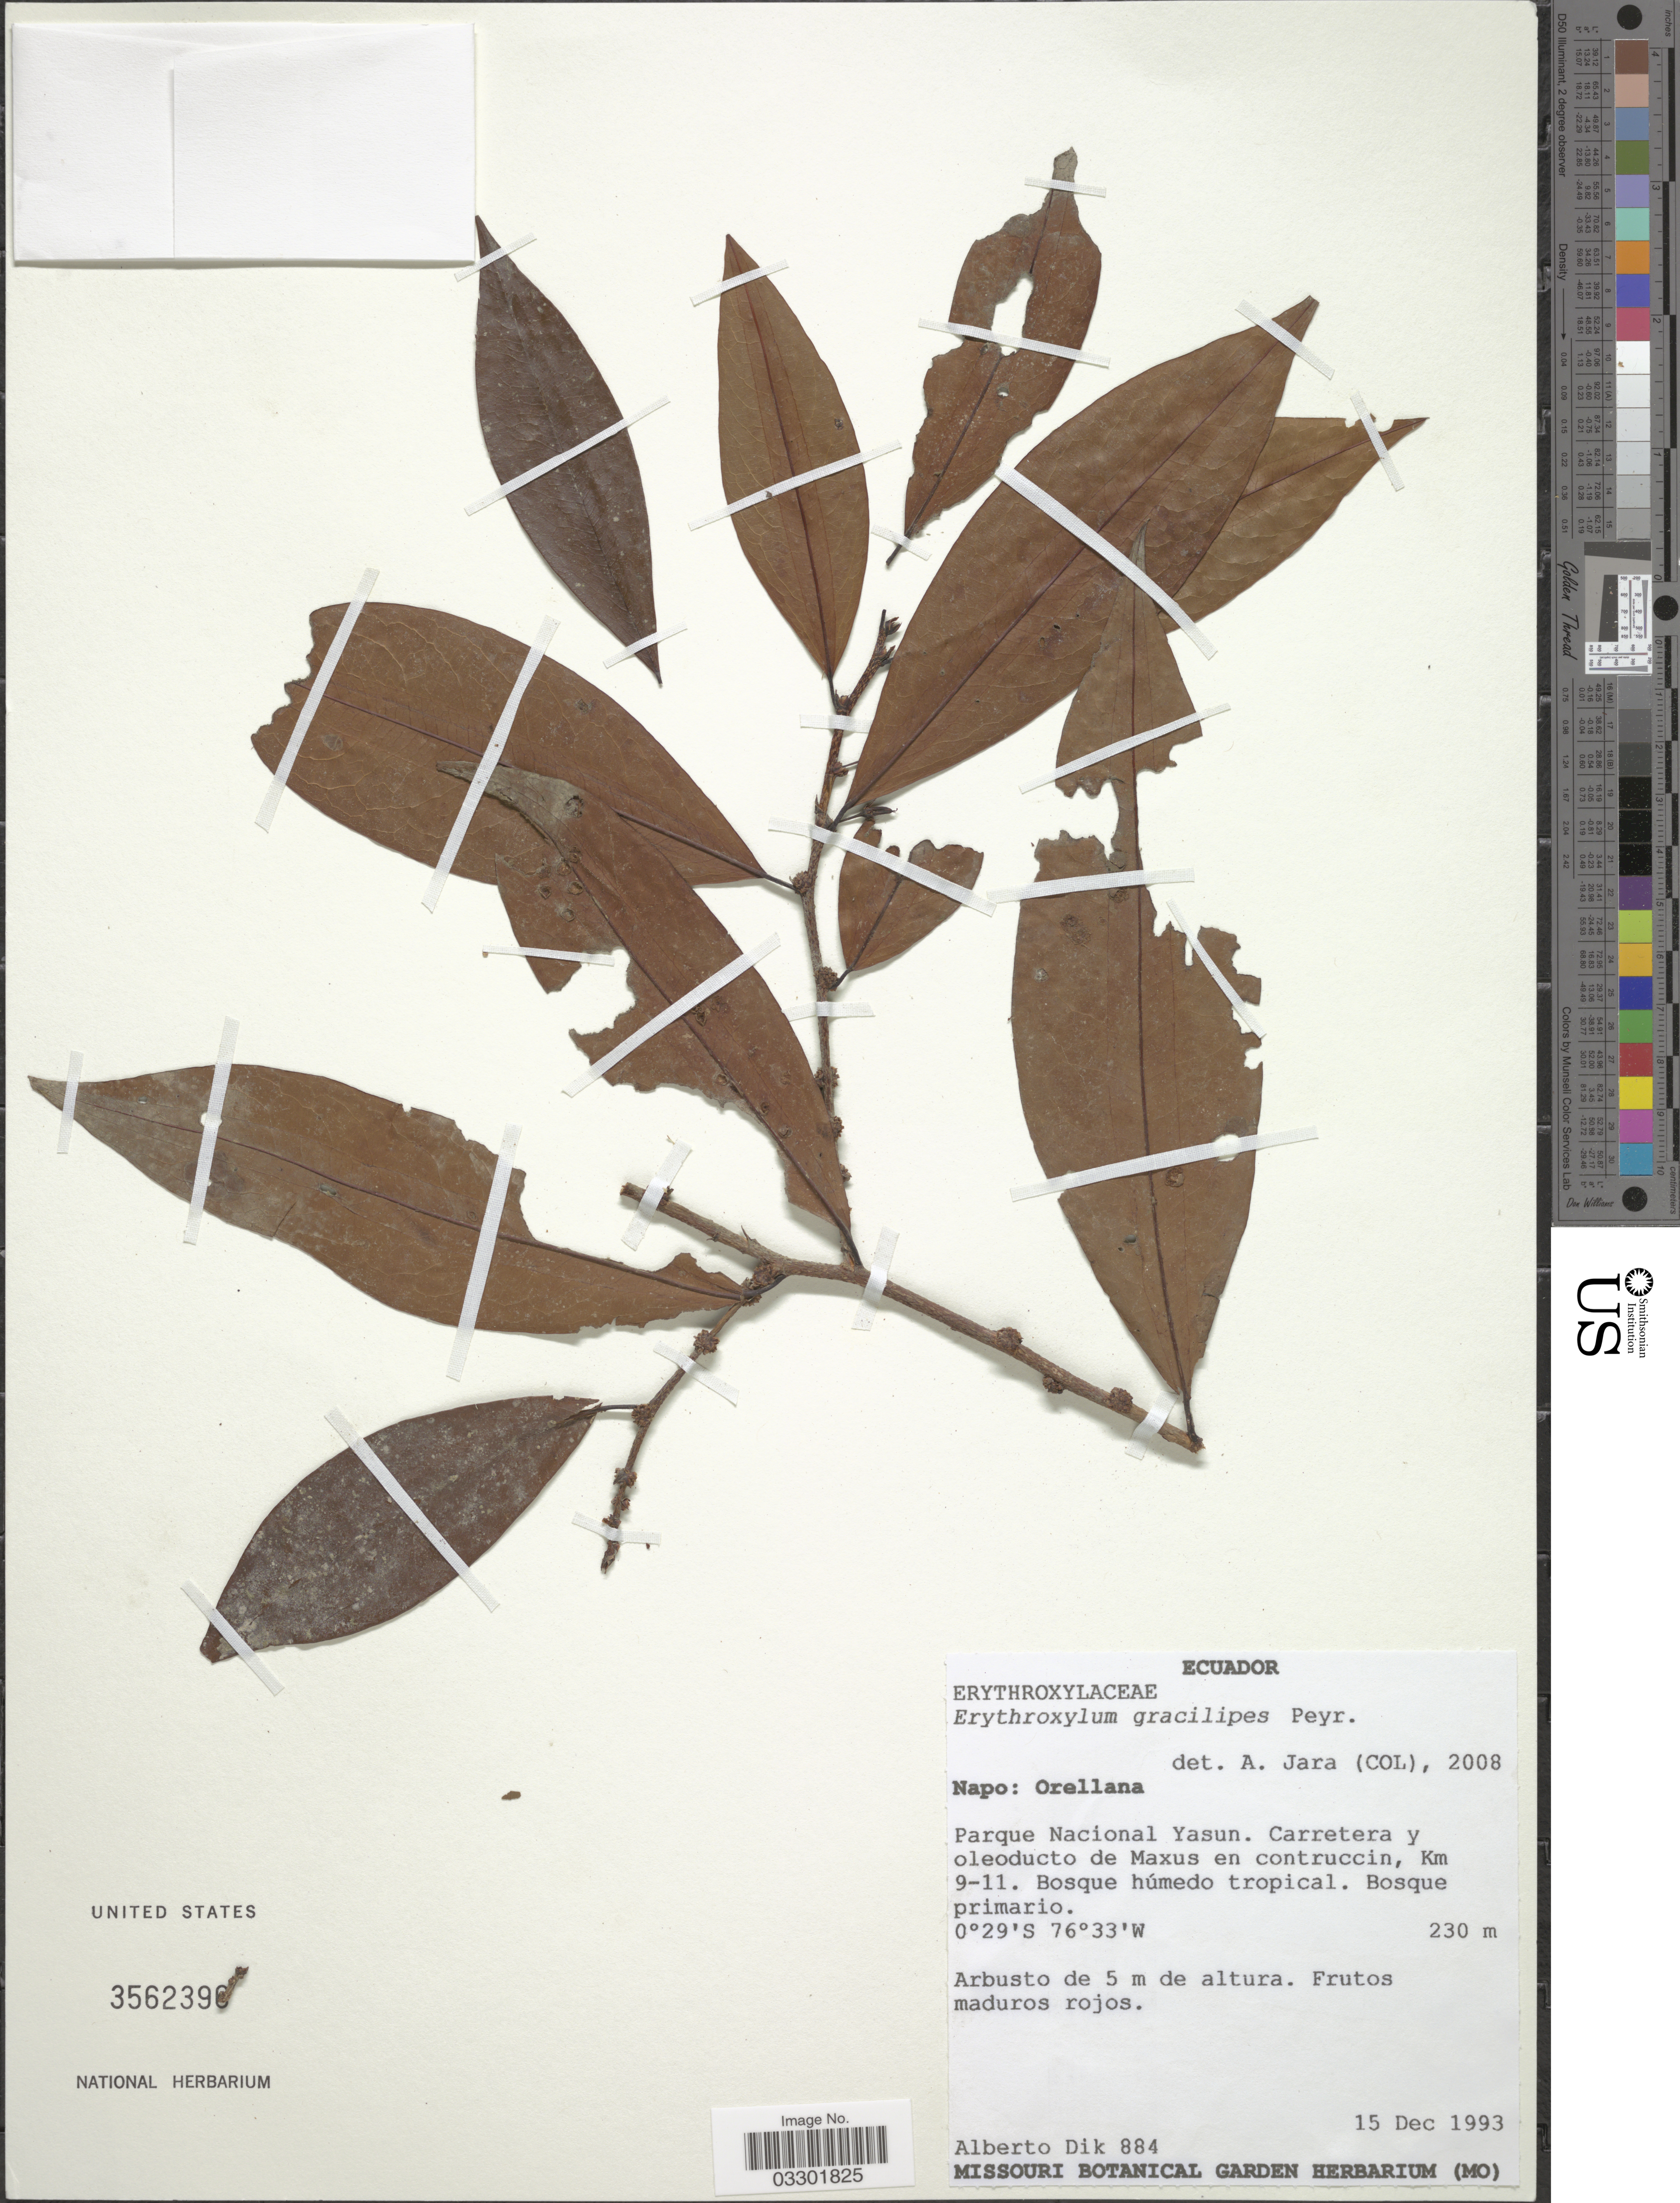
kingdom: Plantae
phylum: Tracheophyta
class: Magnoliopsida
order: Malpighiales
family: Erythroxylaceae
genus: Erythroxylum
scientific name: Erythroxylum gracilipes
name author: Peyr.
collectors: A. Dik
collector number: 884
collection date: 1993-12-15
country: Ecuador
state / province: Napo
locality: Orellana. Parque Nacional Yasun. Carretera y oleoducto de Maxus en contruccin, Km 9-11.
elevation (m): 230